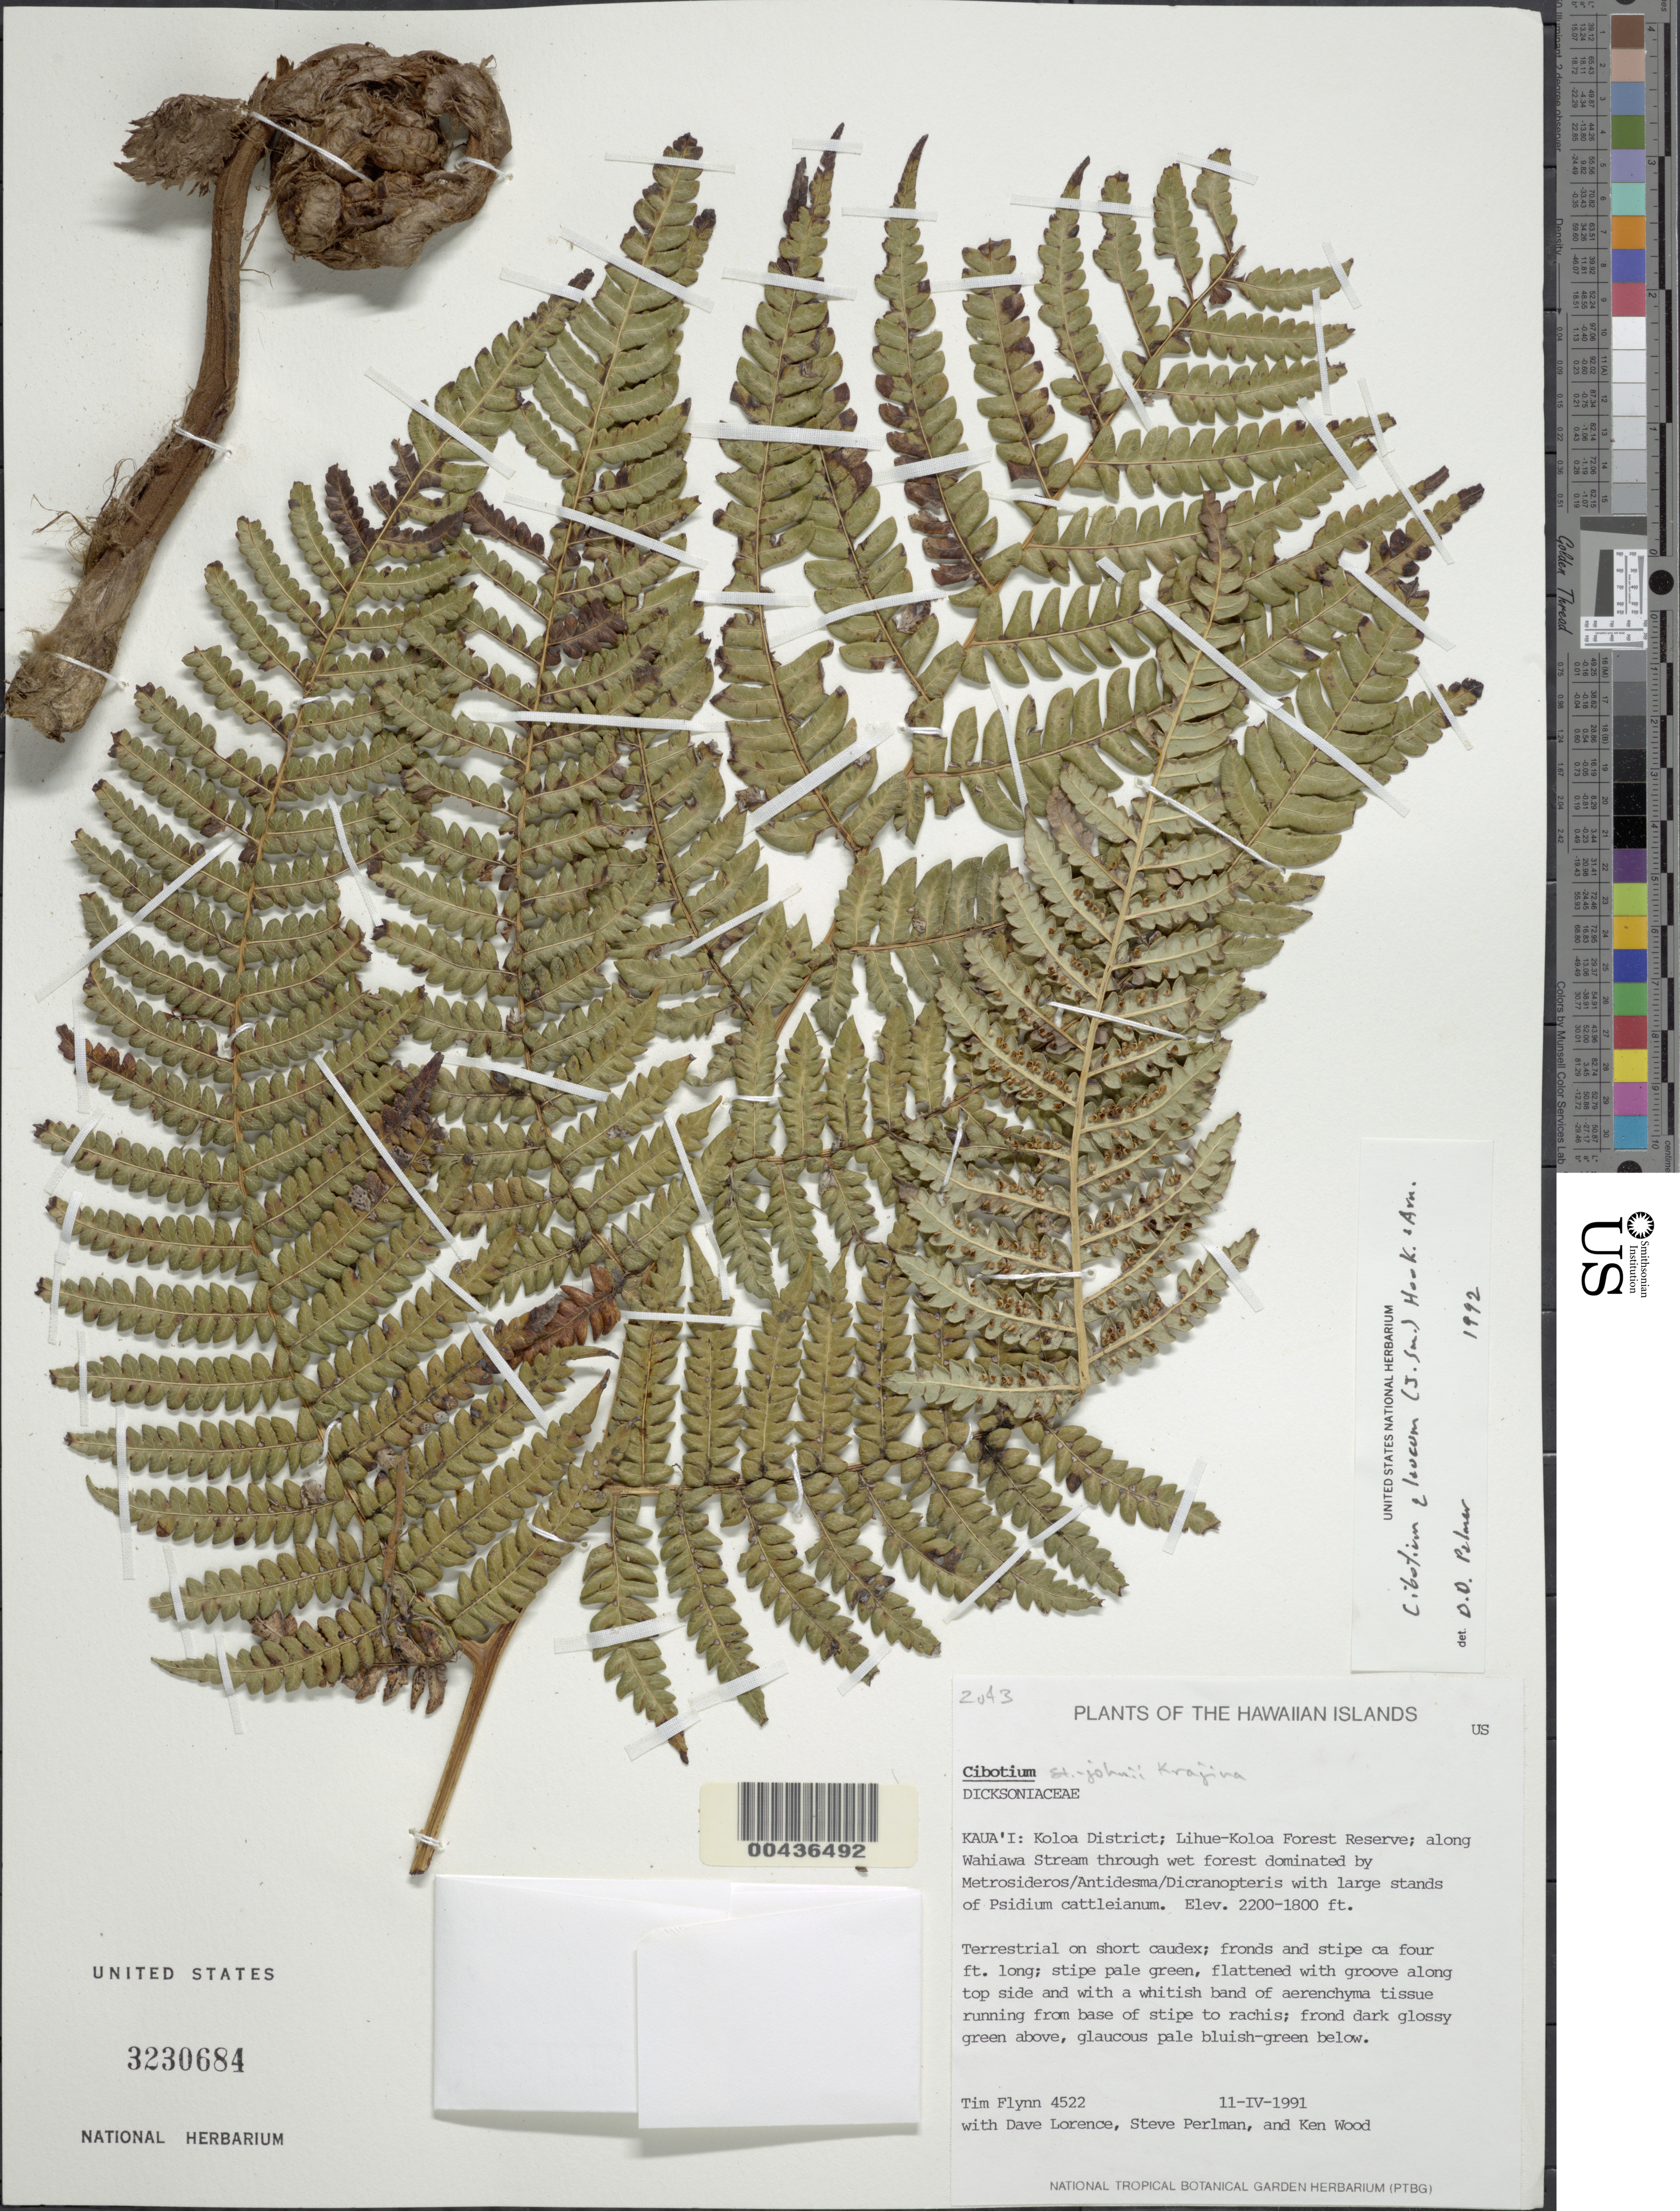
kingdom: Plantae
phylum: Tracheophyta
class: Polypodiopsida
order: Cyatheales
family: Cibotiaceae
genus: Cibotium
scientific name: Cibotium glaucum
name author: (Sm.) Hook. & Arn.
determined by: Palmer, D. D.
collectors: T. W. Flynn, D. Lorence, S. P. Perlman & K. Wood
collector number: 4522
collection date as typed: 11 Apr 1991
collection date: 1991-04-11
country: United States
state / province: Hawaii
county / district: Kauai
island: Kaua'i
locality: Koloa District, Lihue-Koloa Forest Reserve, along Wahiawa Stream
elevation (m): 671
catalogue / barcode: US 3230684